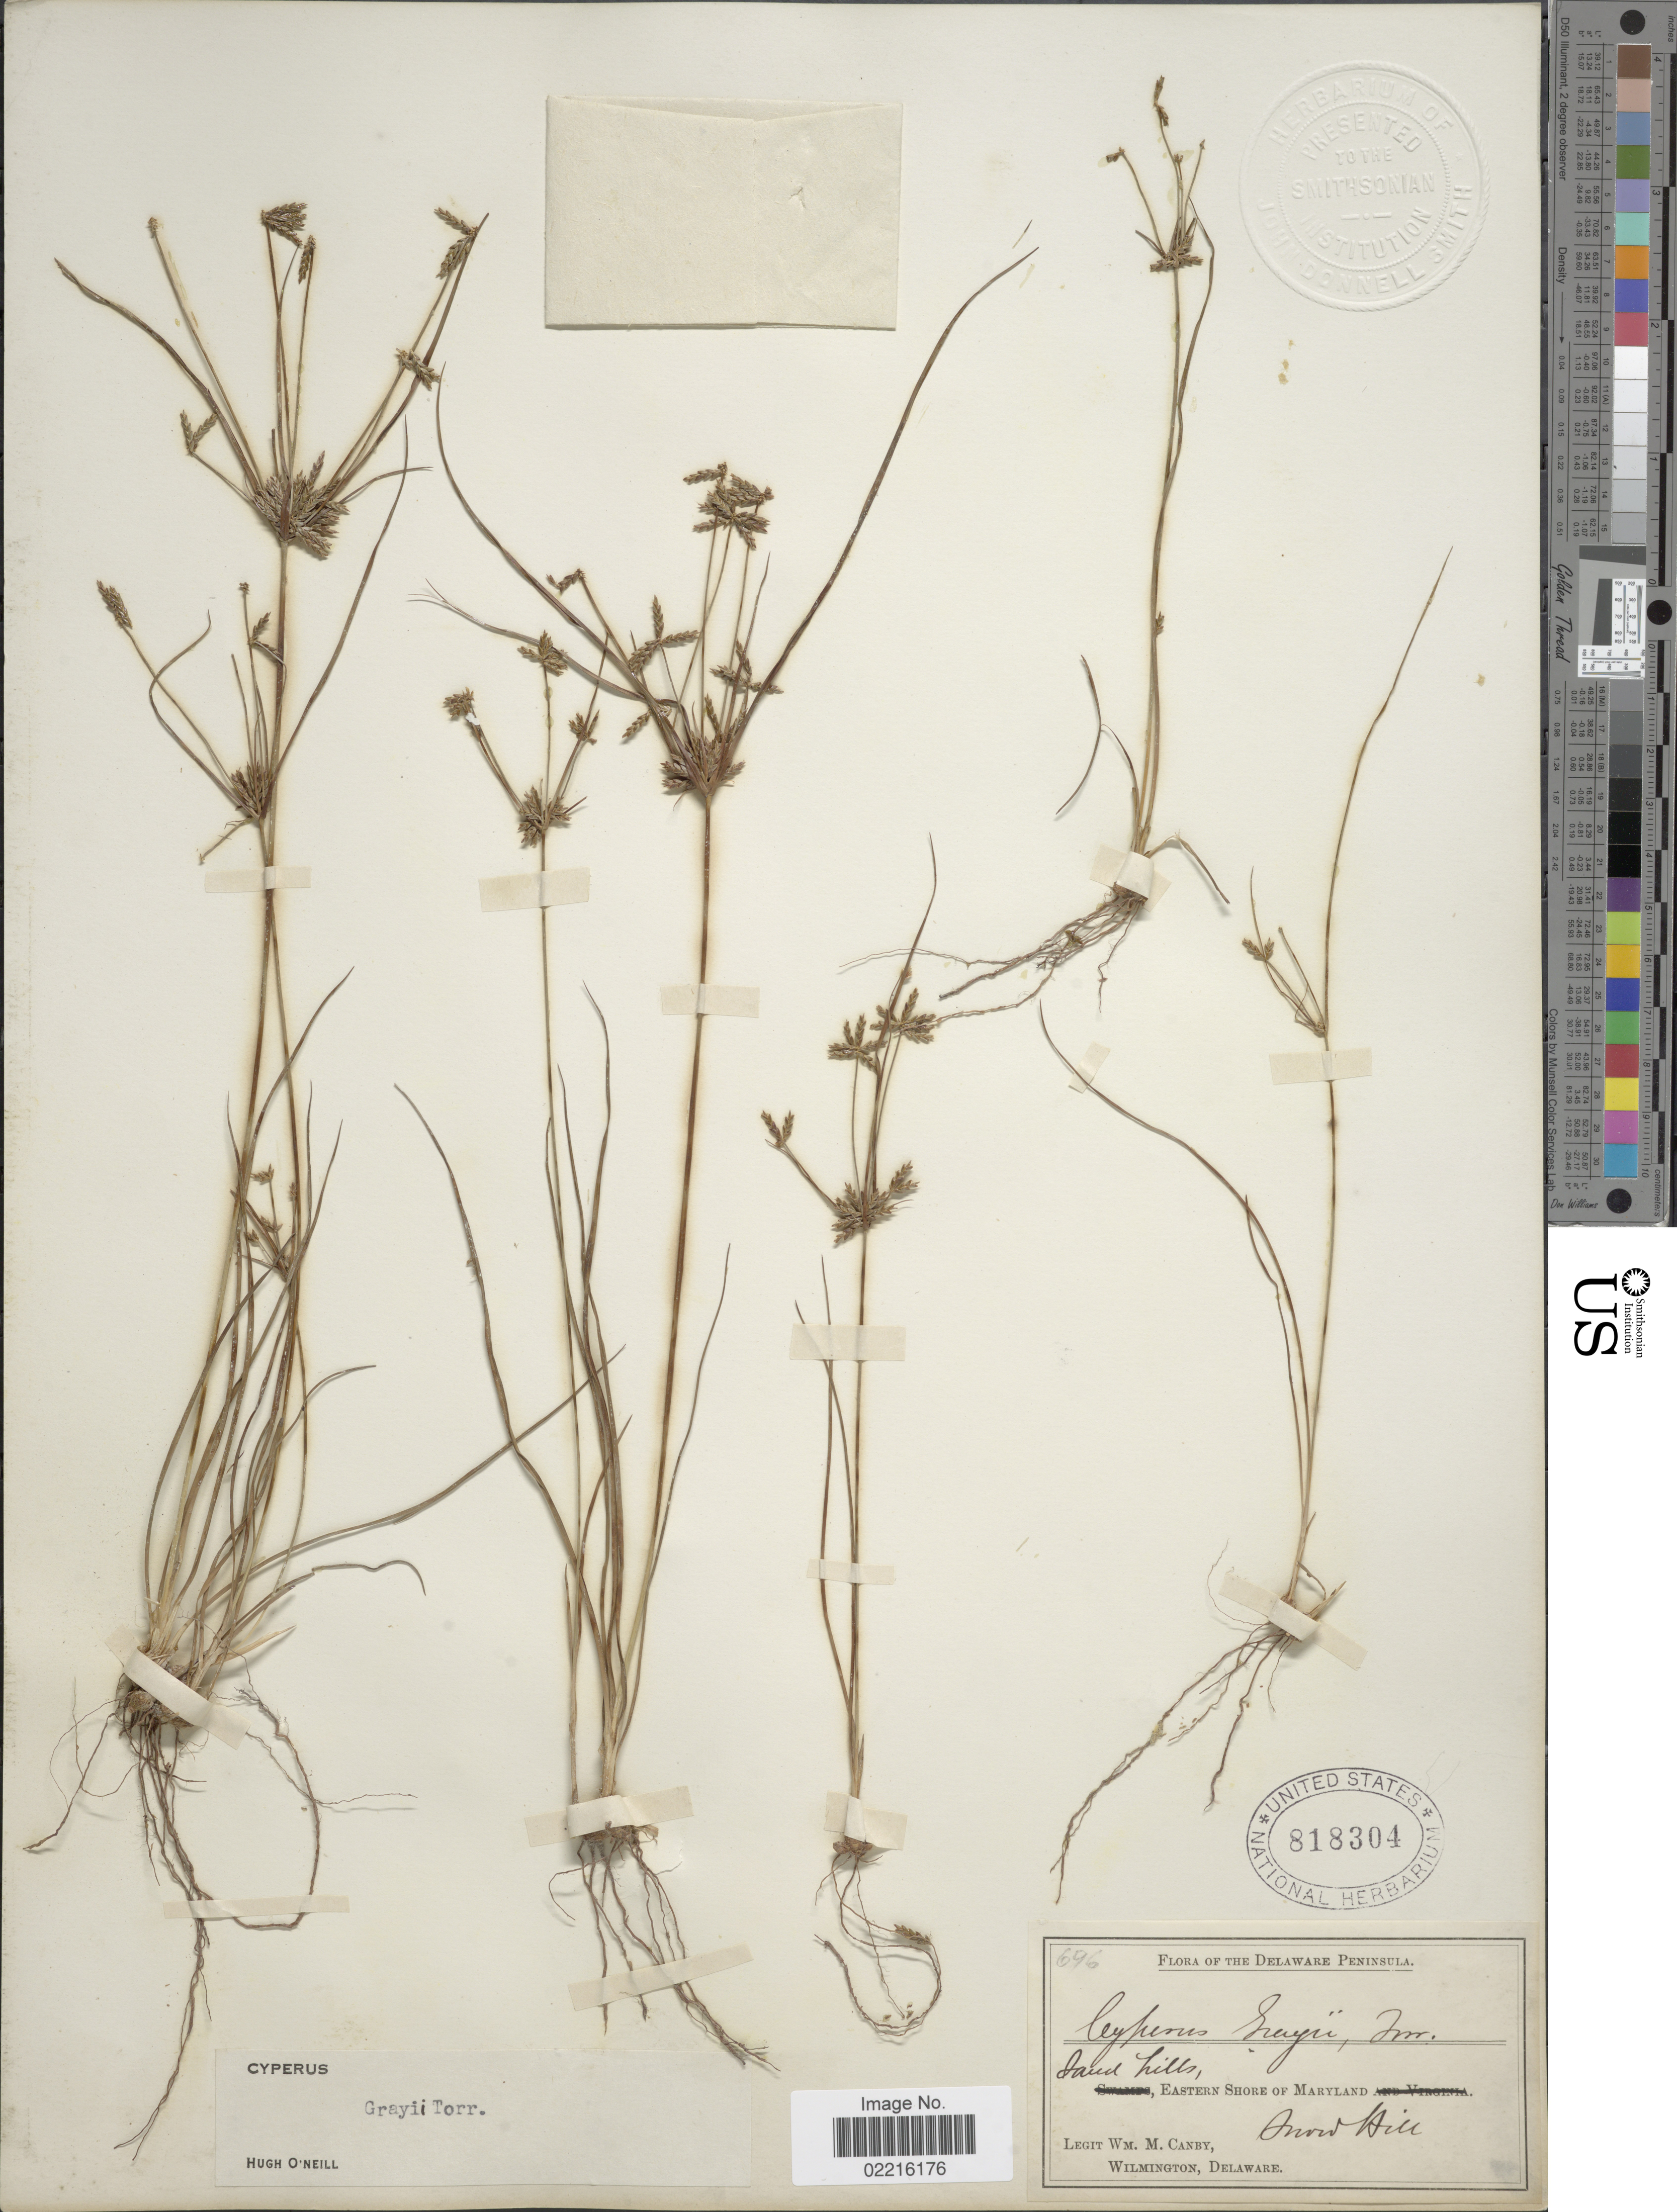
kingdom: Plantae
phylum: Tracheophyta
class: Liliopsida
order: Poales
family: Cyperaceae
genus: Cyperus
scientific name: Cyperus grayi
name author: Torr.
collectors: W. M. Canby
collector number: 696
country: United States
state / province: Maryland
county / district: Worcester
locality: The Delaware Peninsula, Sand hills, Eastern Shore of Maryland, Snow Hill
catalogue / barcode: US 818304